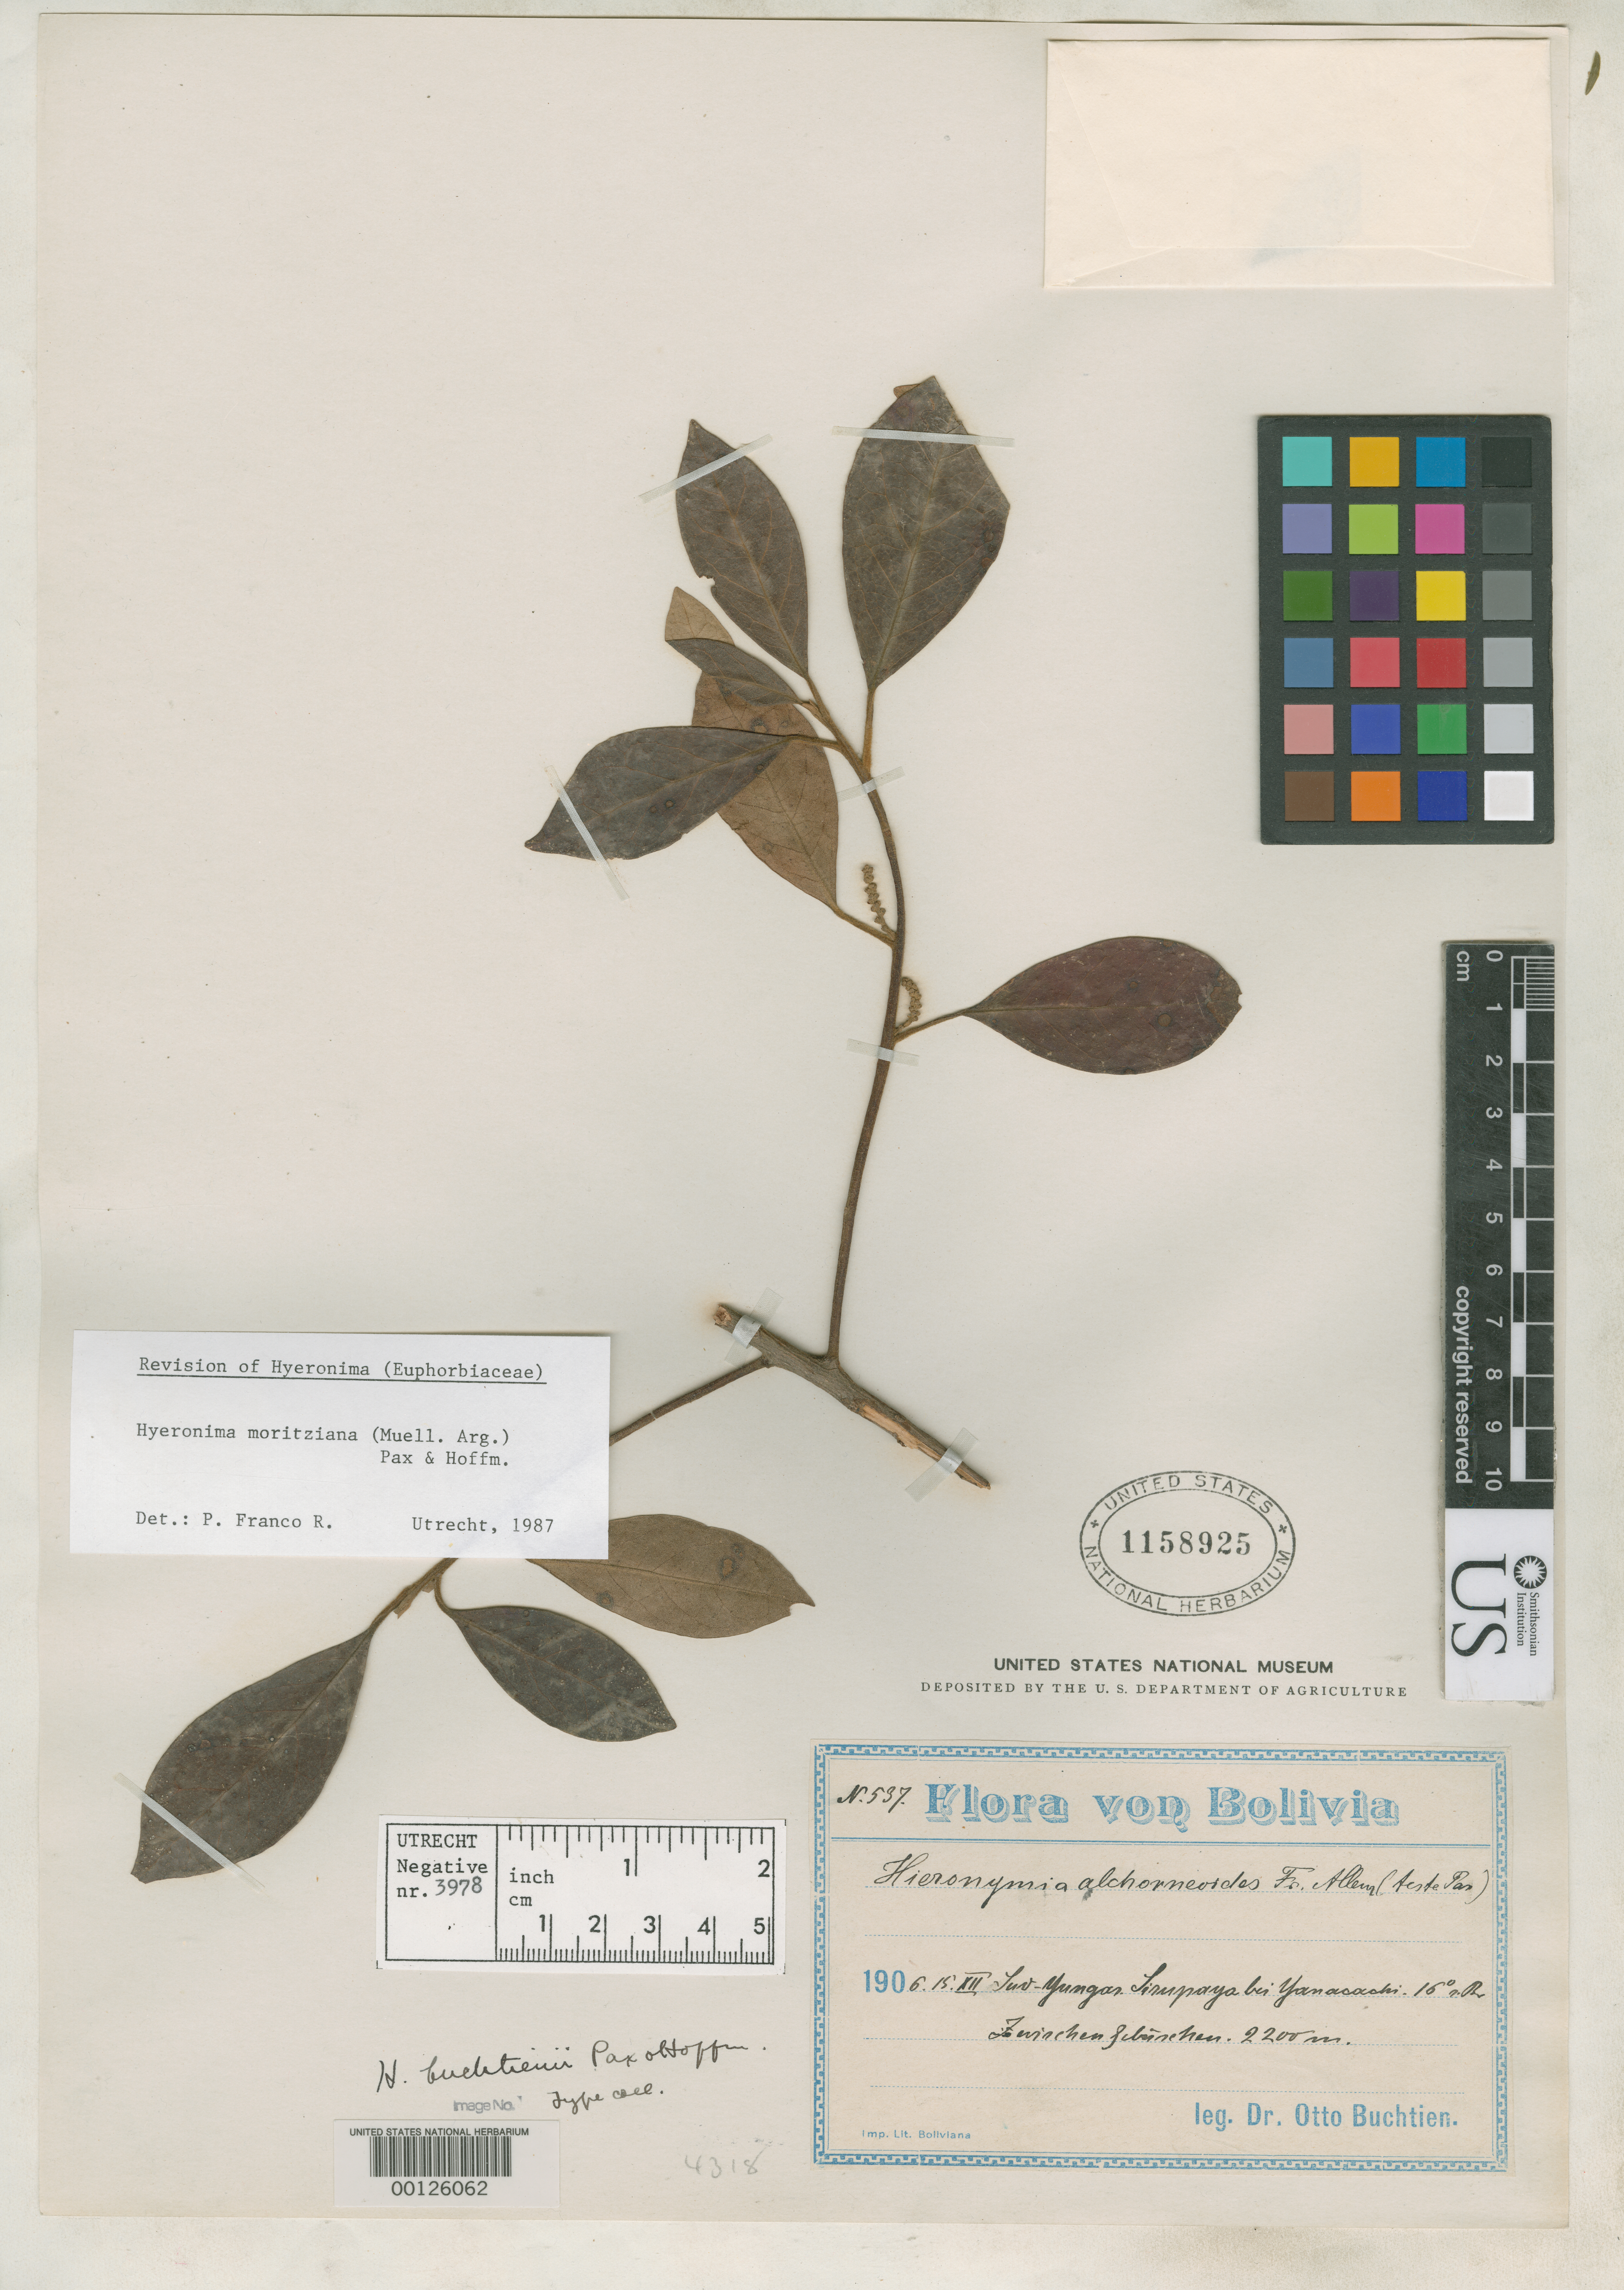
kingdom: Plantae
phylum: Tracheophyta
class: Magnoliopsida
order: Malpighiales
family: Phyllanthaceae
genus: Hieronyma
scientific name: Hieronyma buchtienii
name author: Pax & K. Hoffm. in Engl.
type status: Isotype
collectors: O. Buchtien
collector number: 537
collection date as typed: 15 Dec 1906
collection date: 1906-12-15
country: Bolivia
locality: Yungas.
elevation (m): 2200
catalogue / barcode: US 1158925